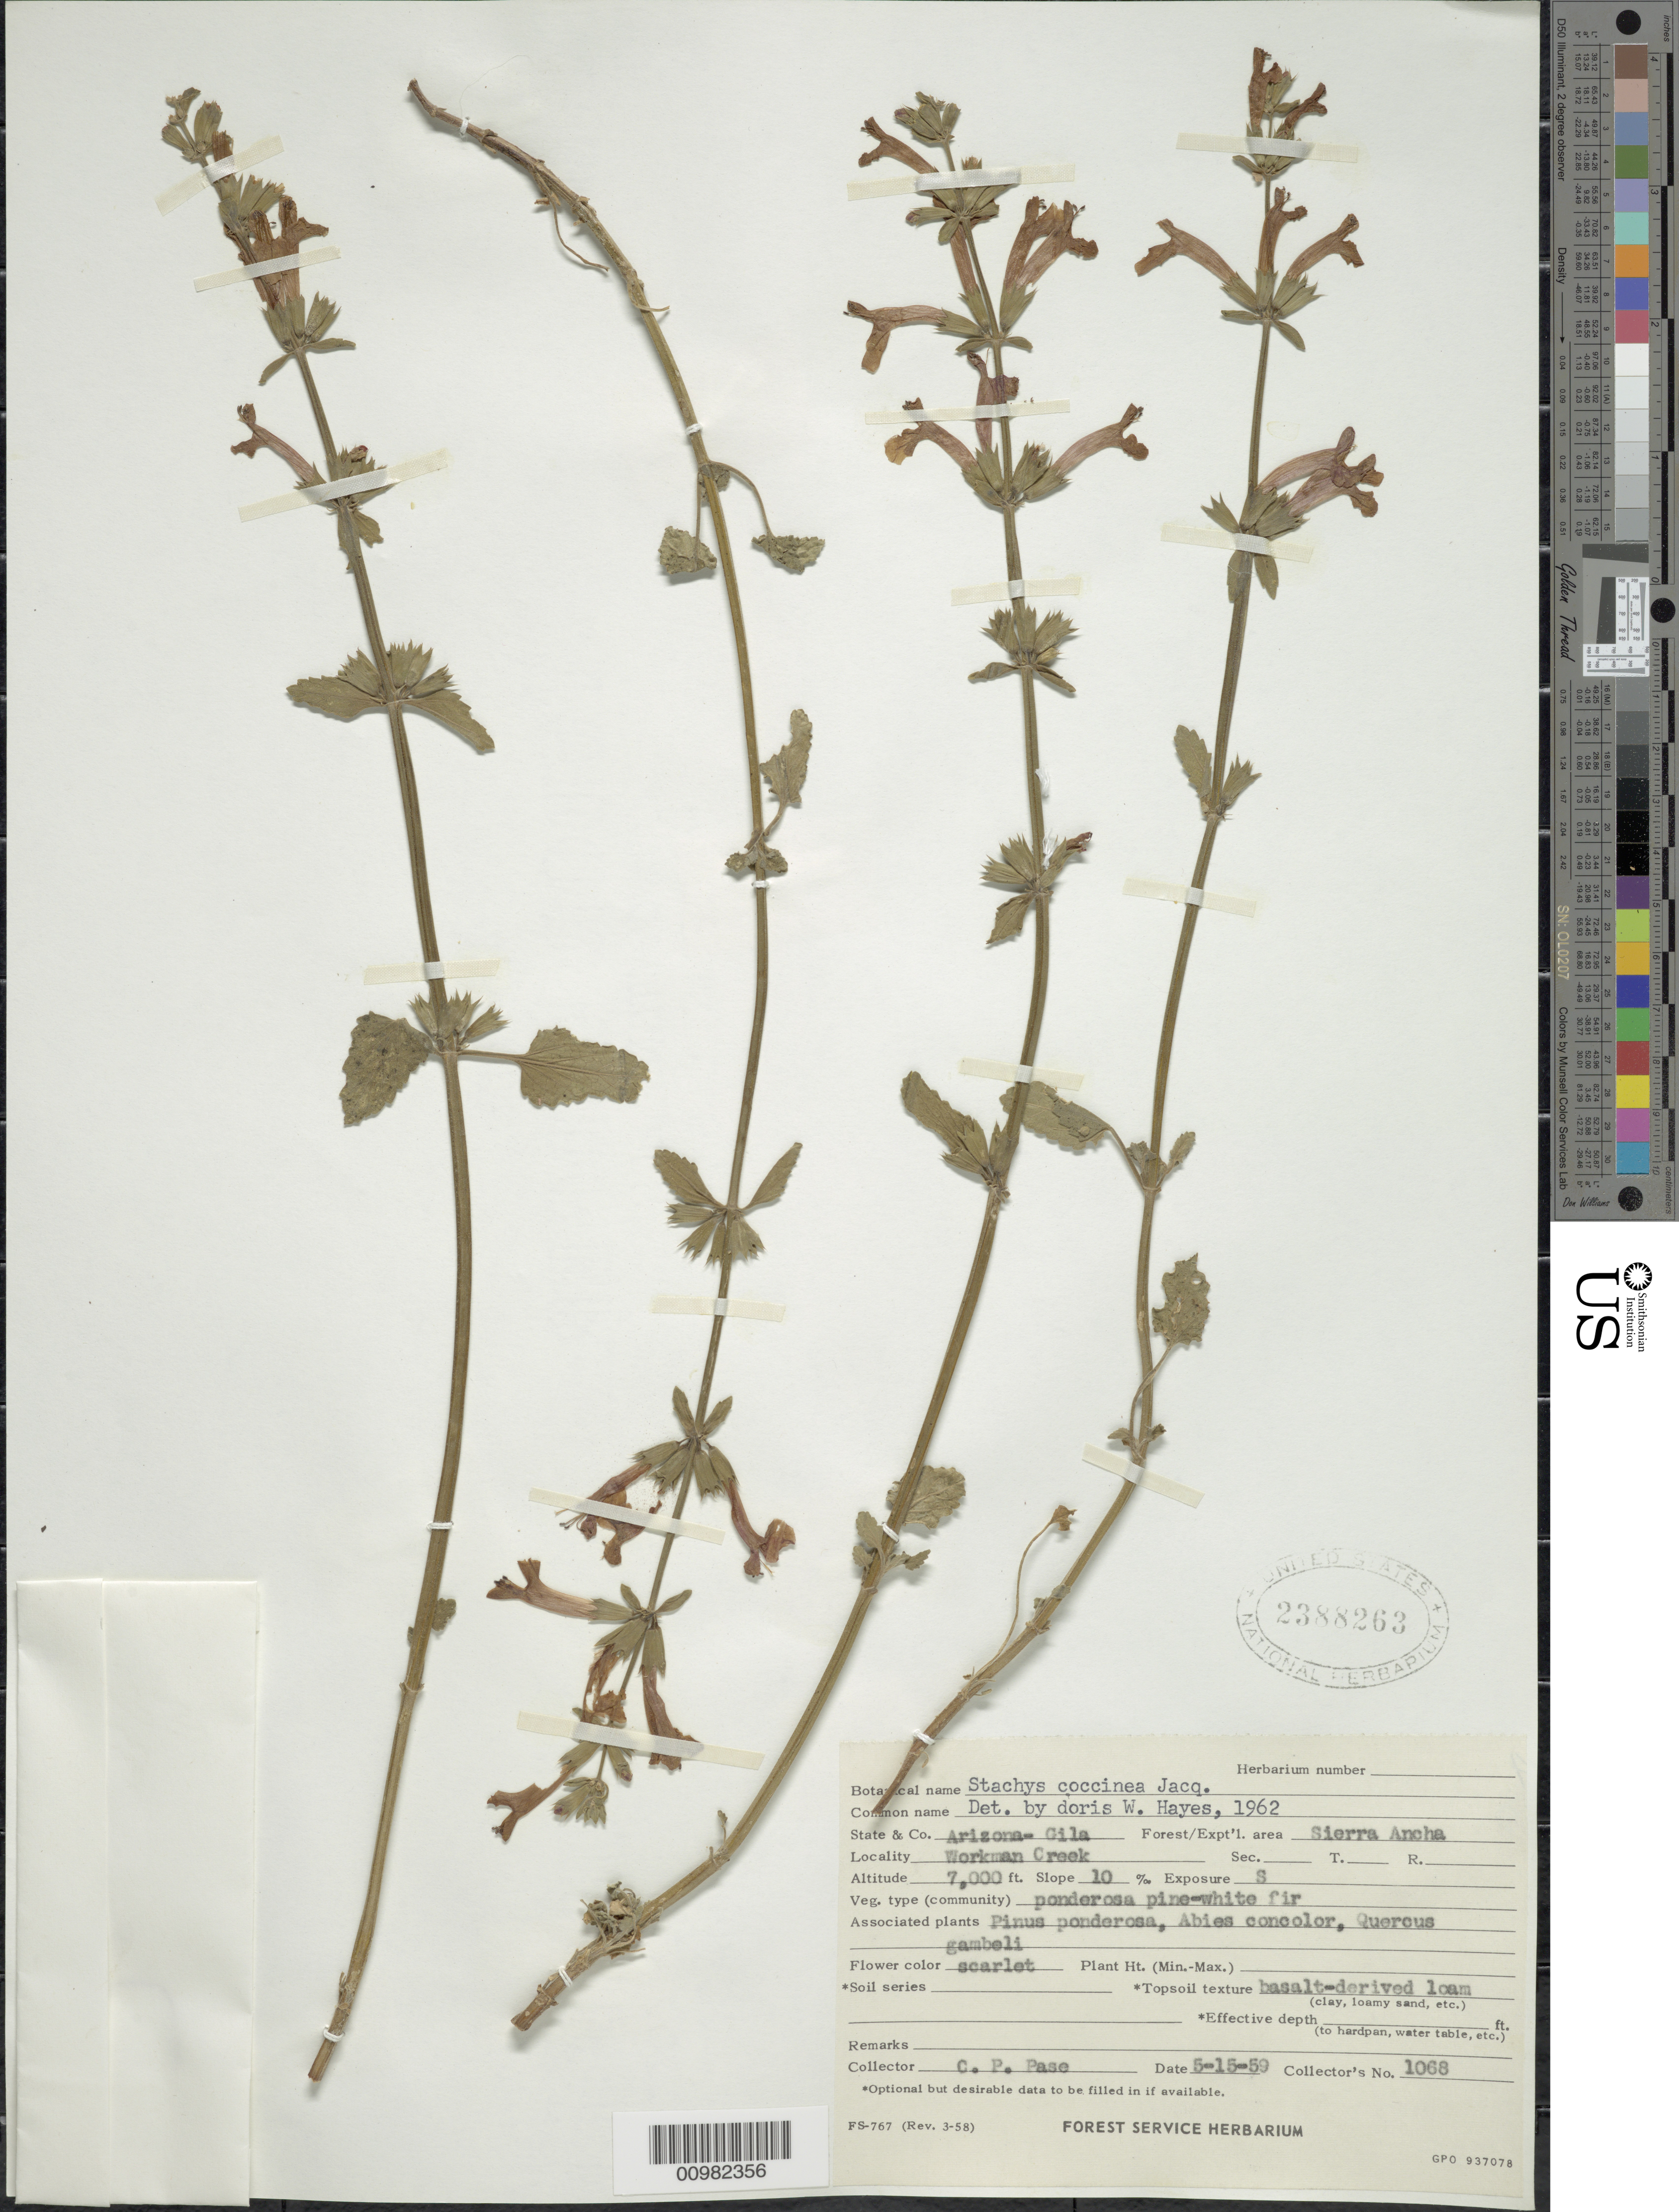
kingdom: Plantae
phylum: Tracheophyta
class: Magnoliopsida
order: Lamiales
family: Lamiaceae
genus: Stachys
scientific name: Stachys coccinea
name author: Ortega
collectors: C. P. Pase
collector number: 1068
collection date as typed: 15 May 1959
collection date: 1959-05-15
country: United States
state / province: Arizona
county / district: Gila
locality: Sierra Ancha; Workman Creek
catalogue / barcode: US 2388263